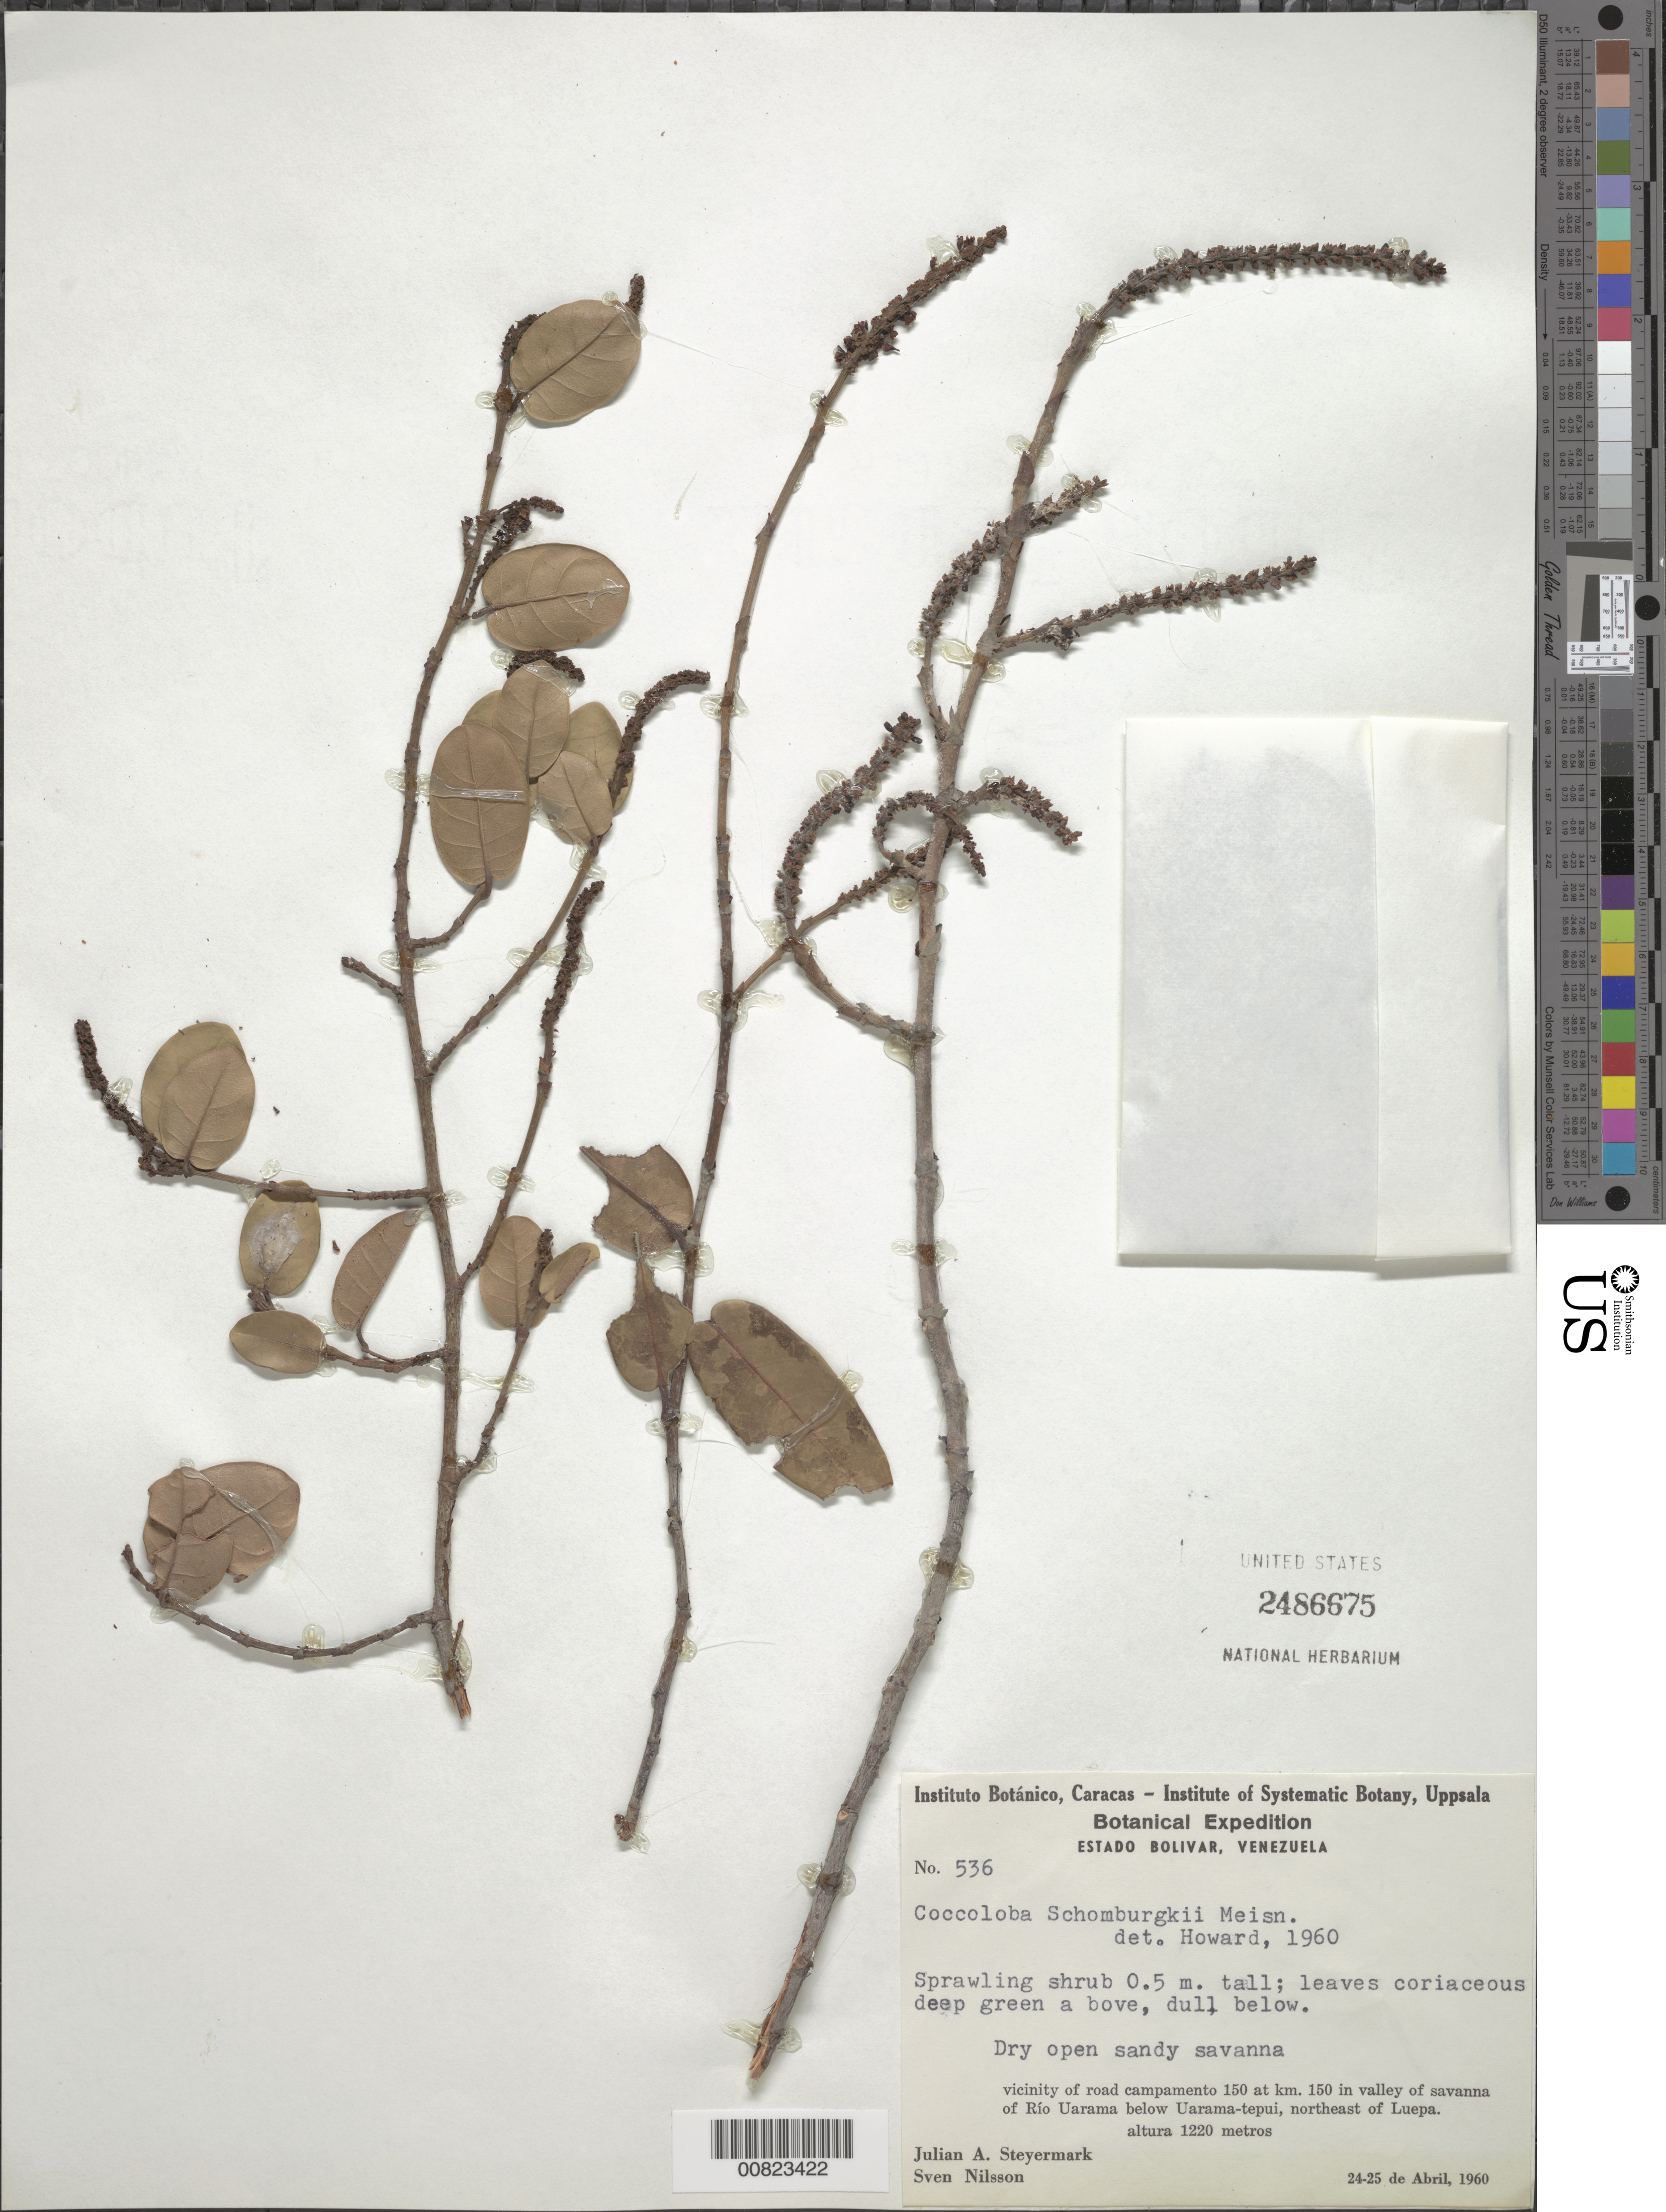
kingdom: Plantae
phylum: Tracheophyta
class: Magnoliopsida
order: Caryophyllales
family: Polygonaceae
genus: Coccoloba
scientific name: Coccoloba schomburgkii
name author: Meisn.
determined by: Howard, R. A.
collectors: J. Steyermark & S. Nilsson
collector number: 60 536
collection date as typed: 24-Apr-60 to 25-Apr-60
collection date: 1960-04-24/1960-04-25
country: Venezuela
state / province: Bolívar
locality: Río Uarama, below Uarama-tepuí, NE of Luepa, vic. of road campamento 150 at km 150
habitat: Dry open sandy savanna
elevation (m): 1220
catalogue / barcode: US 2486675